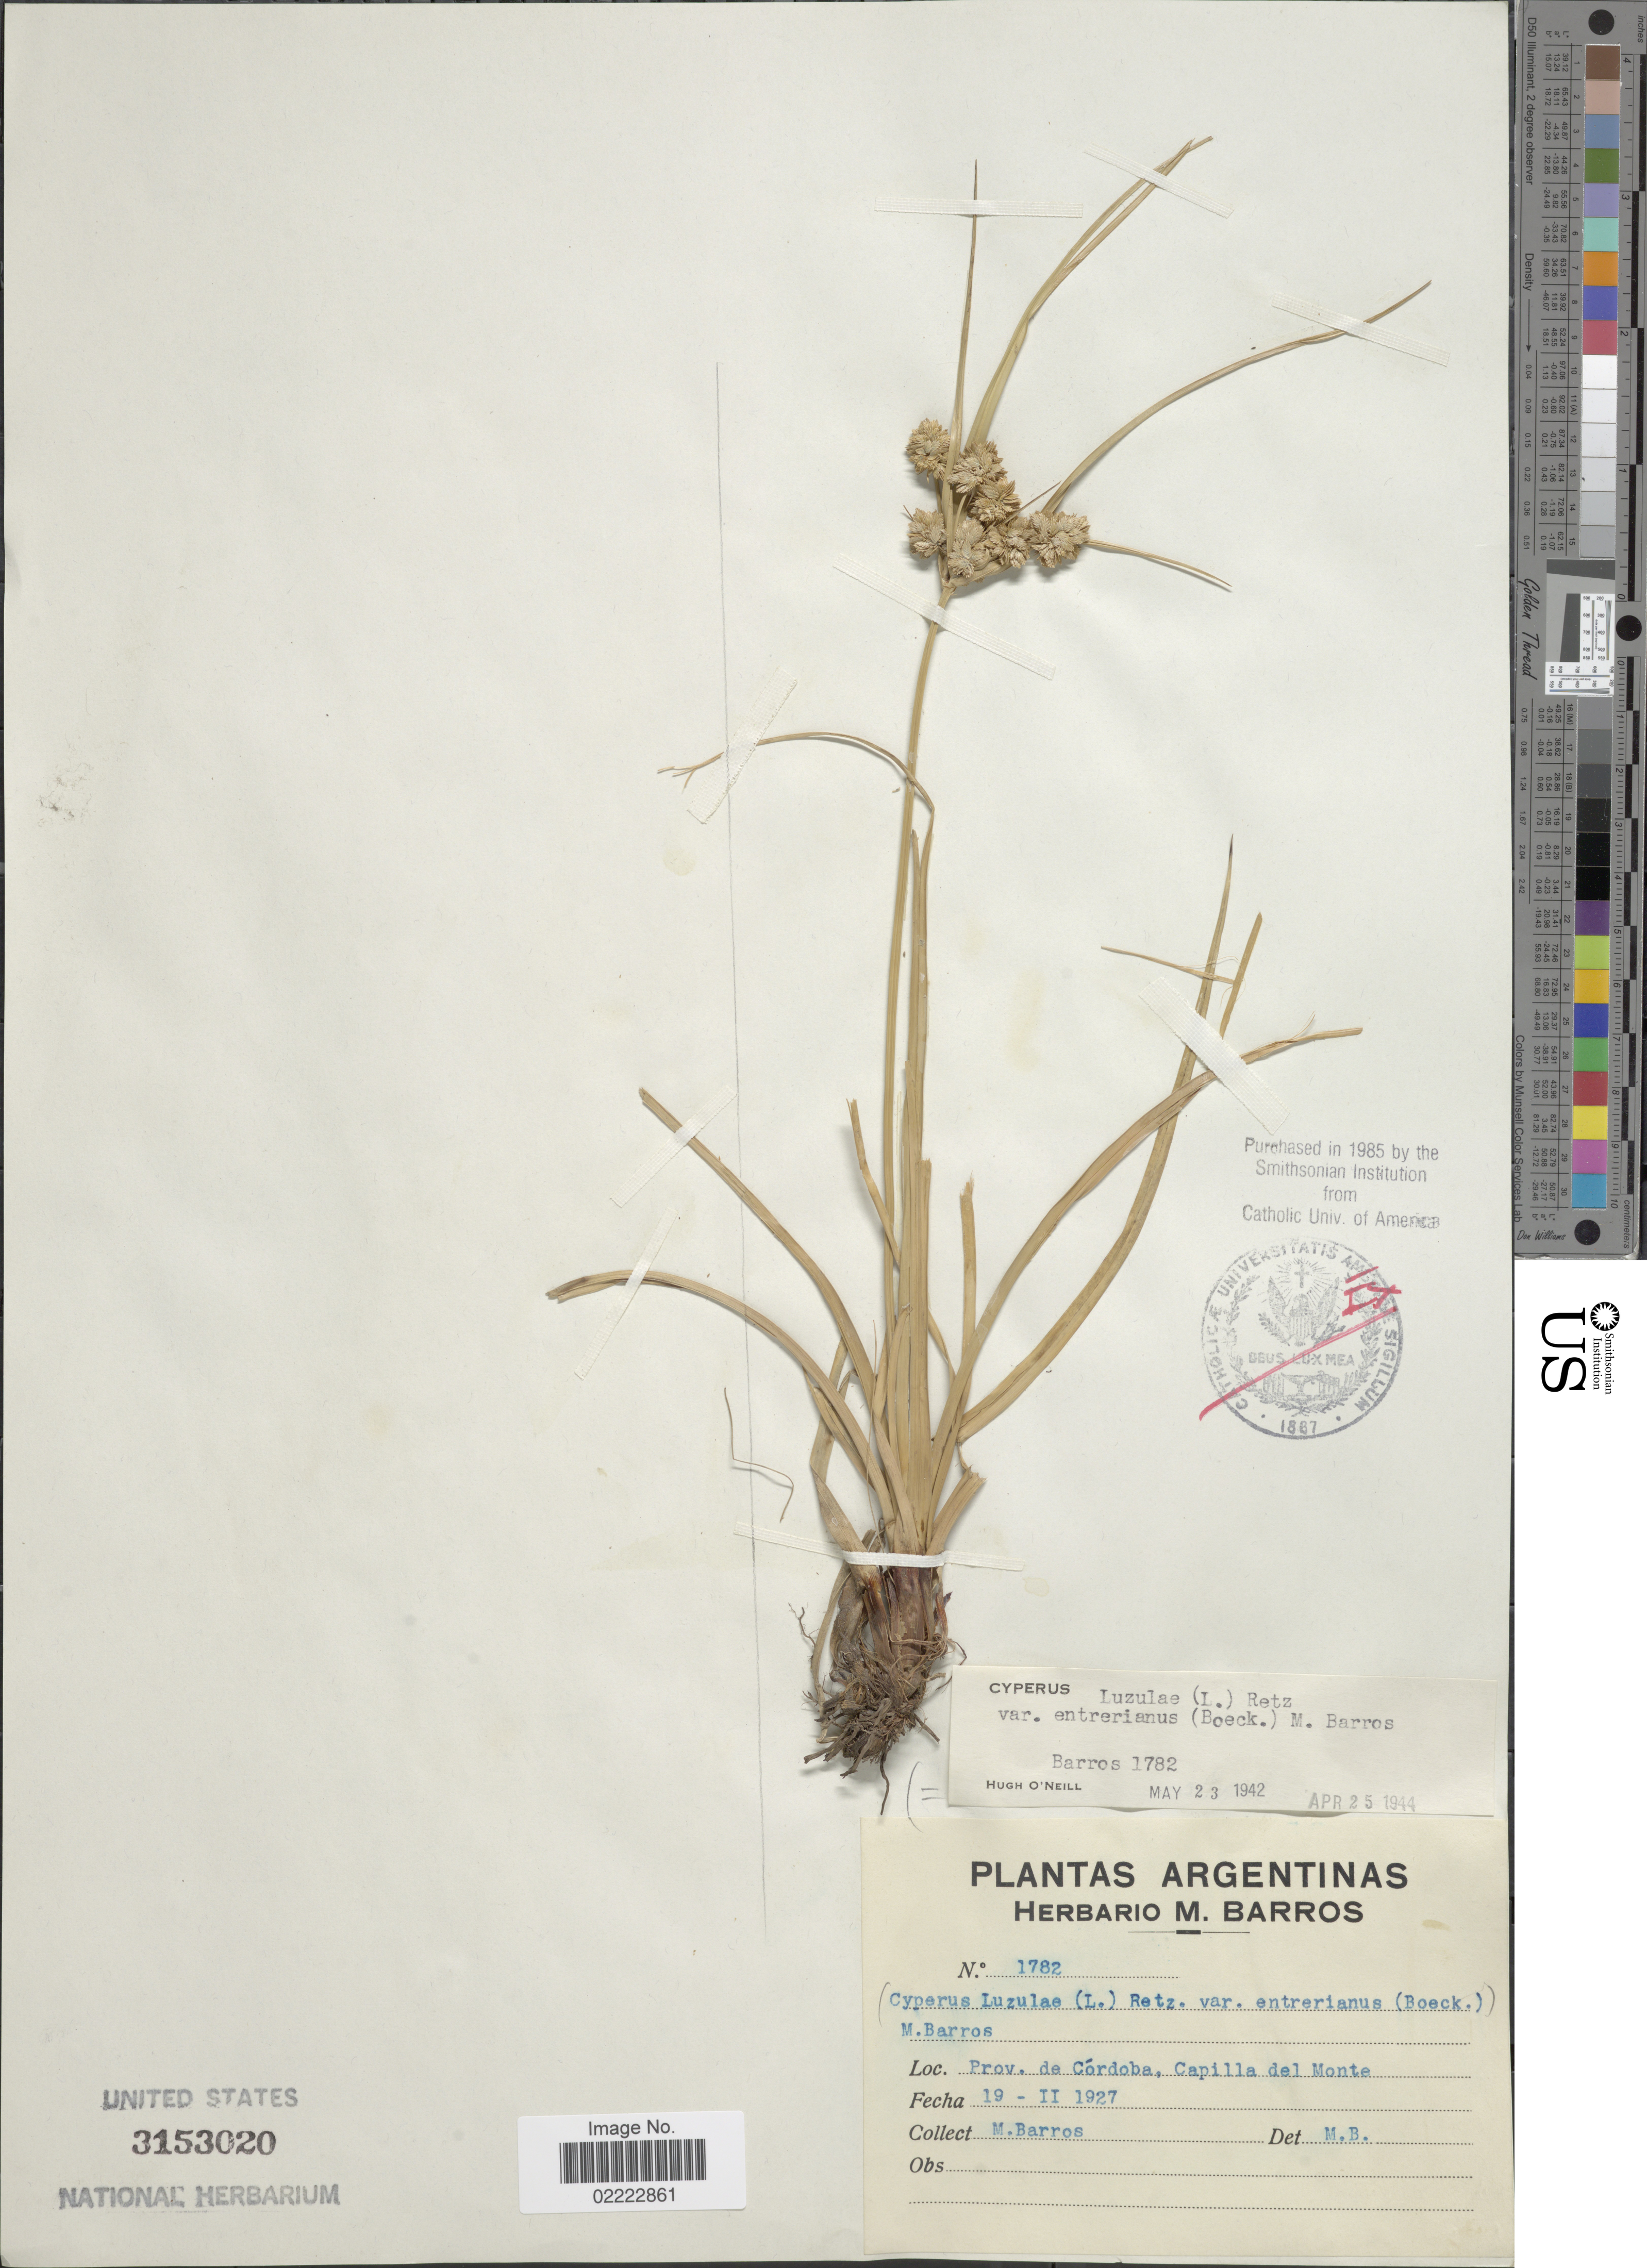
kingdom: Plantae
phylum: Tracheophyta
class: Liliopsida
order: Poales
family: Cyperaceae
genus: Cyperus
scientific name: Cyperus luzulae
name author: (L.) Rottb. ex Retz.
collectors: M. Barros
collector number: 1782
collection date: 1927-02-19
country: Argentina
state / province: Cordoba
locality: Prov. de Cordoba, Capilla del Monte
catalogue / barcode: US 3153020